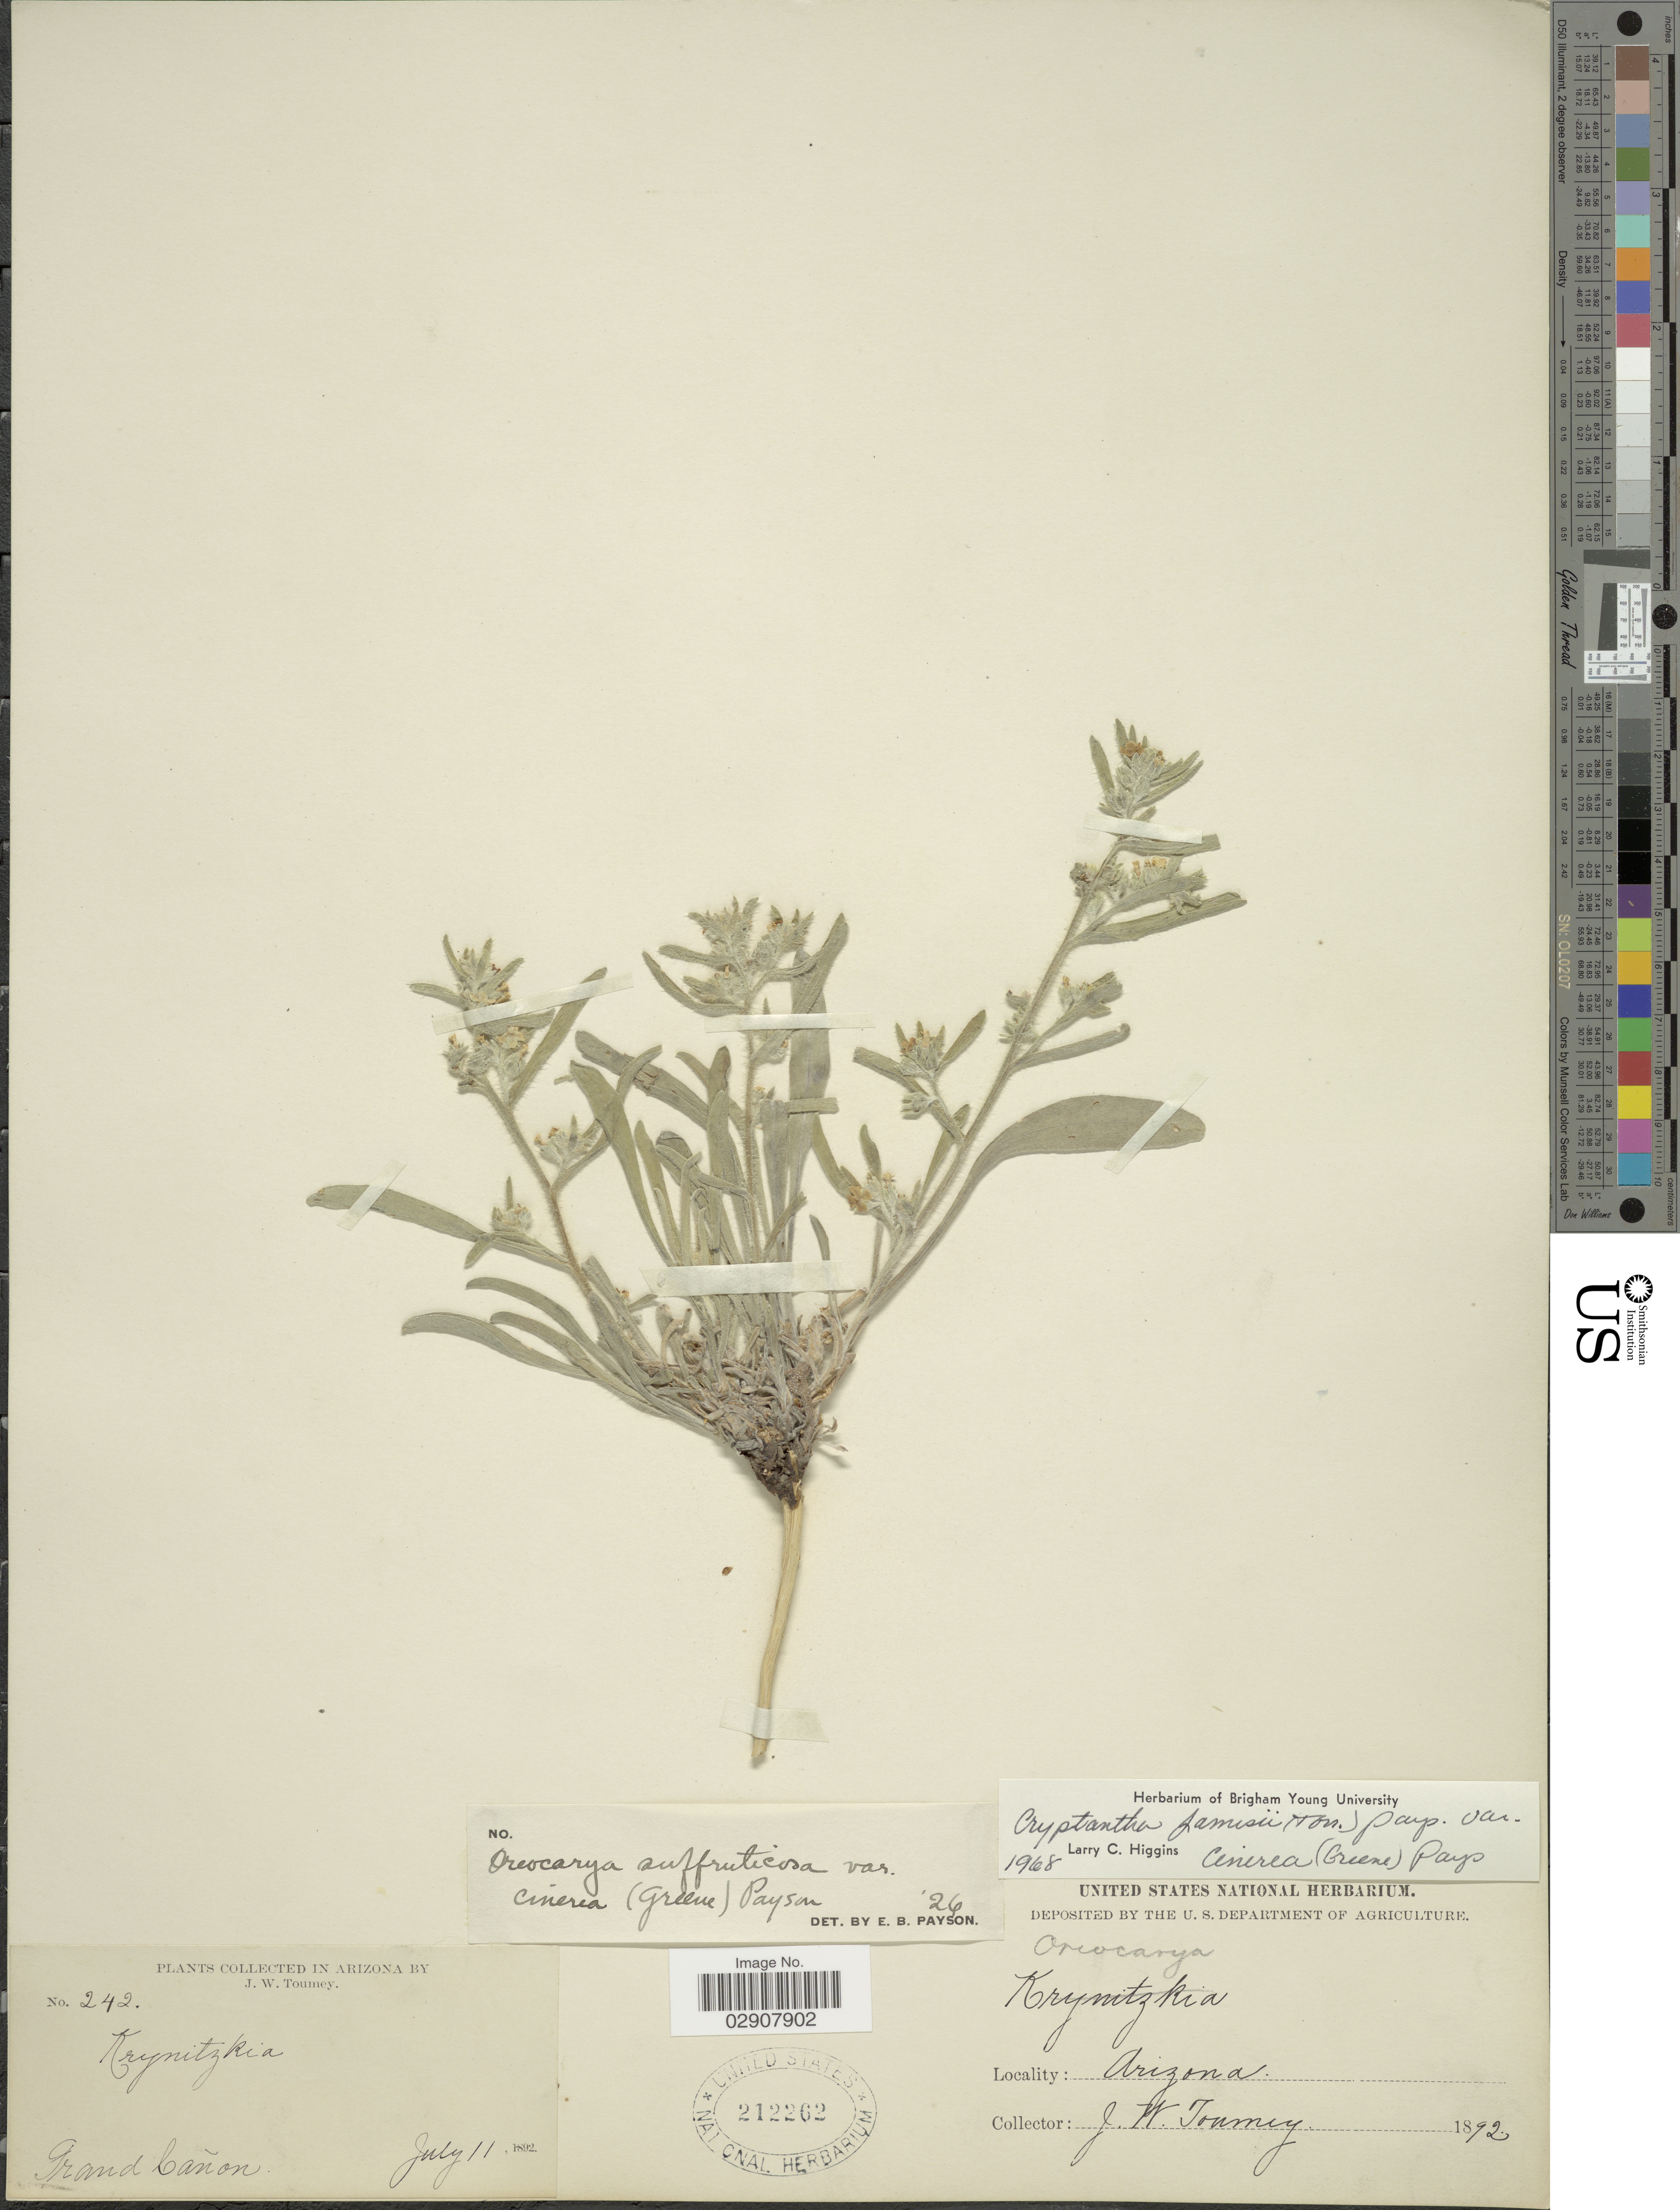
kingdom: Plantae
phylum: Tracheophyta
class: Magnoliopsida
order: Boraginales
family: Boraginaceae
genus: Cryptantha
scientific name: Cryptantha jamesii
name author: (Torr.) Payson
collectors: J. W. Toumey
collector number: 242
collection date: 1892-07-11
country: United States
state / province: Arizona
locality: Grand Cañon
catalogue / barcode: US 212262